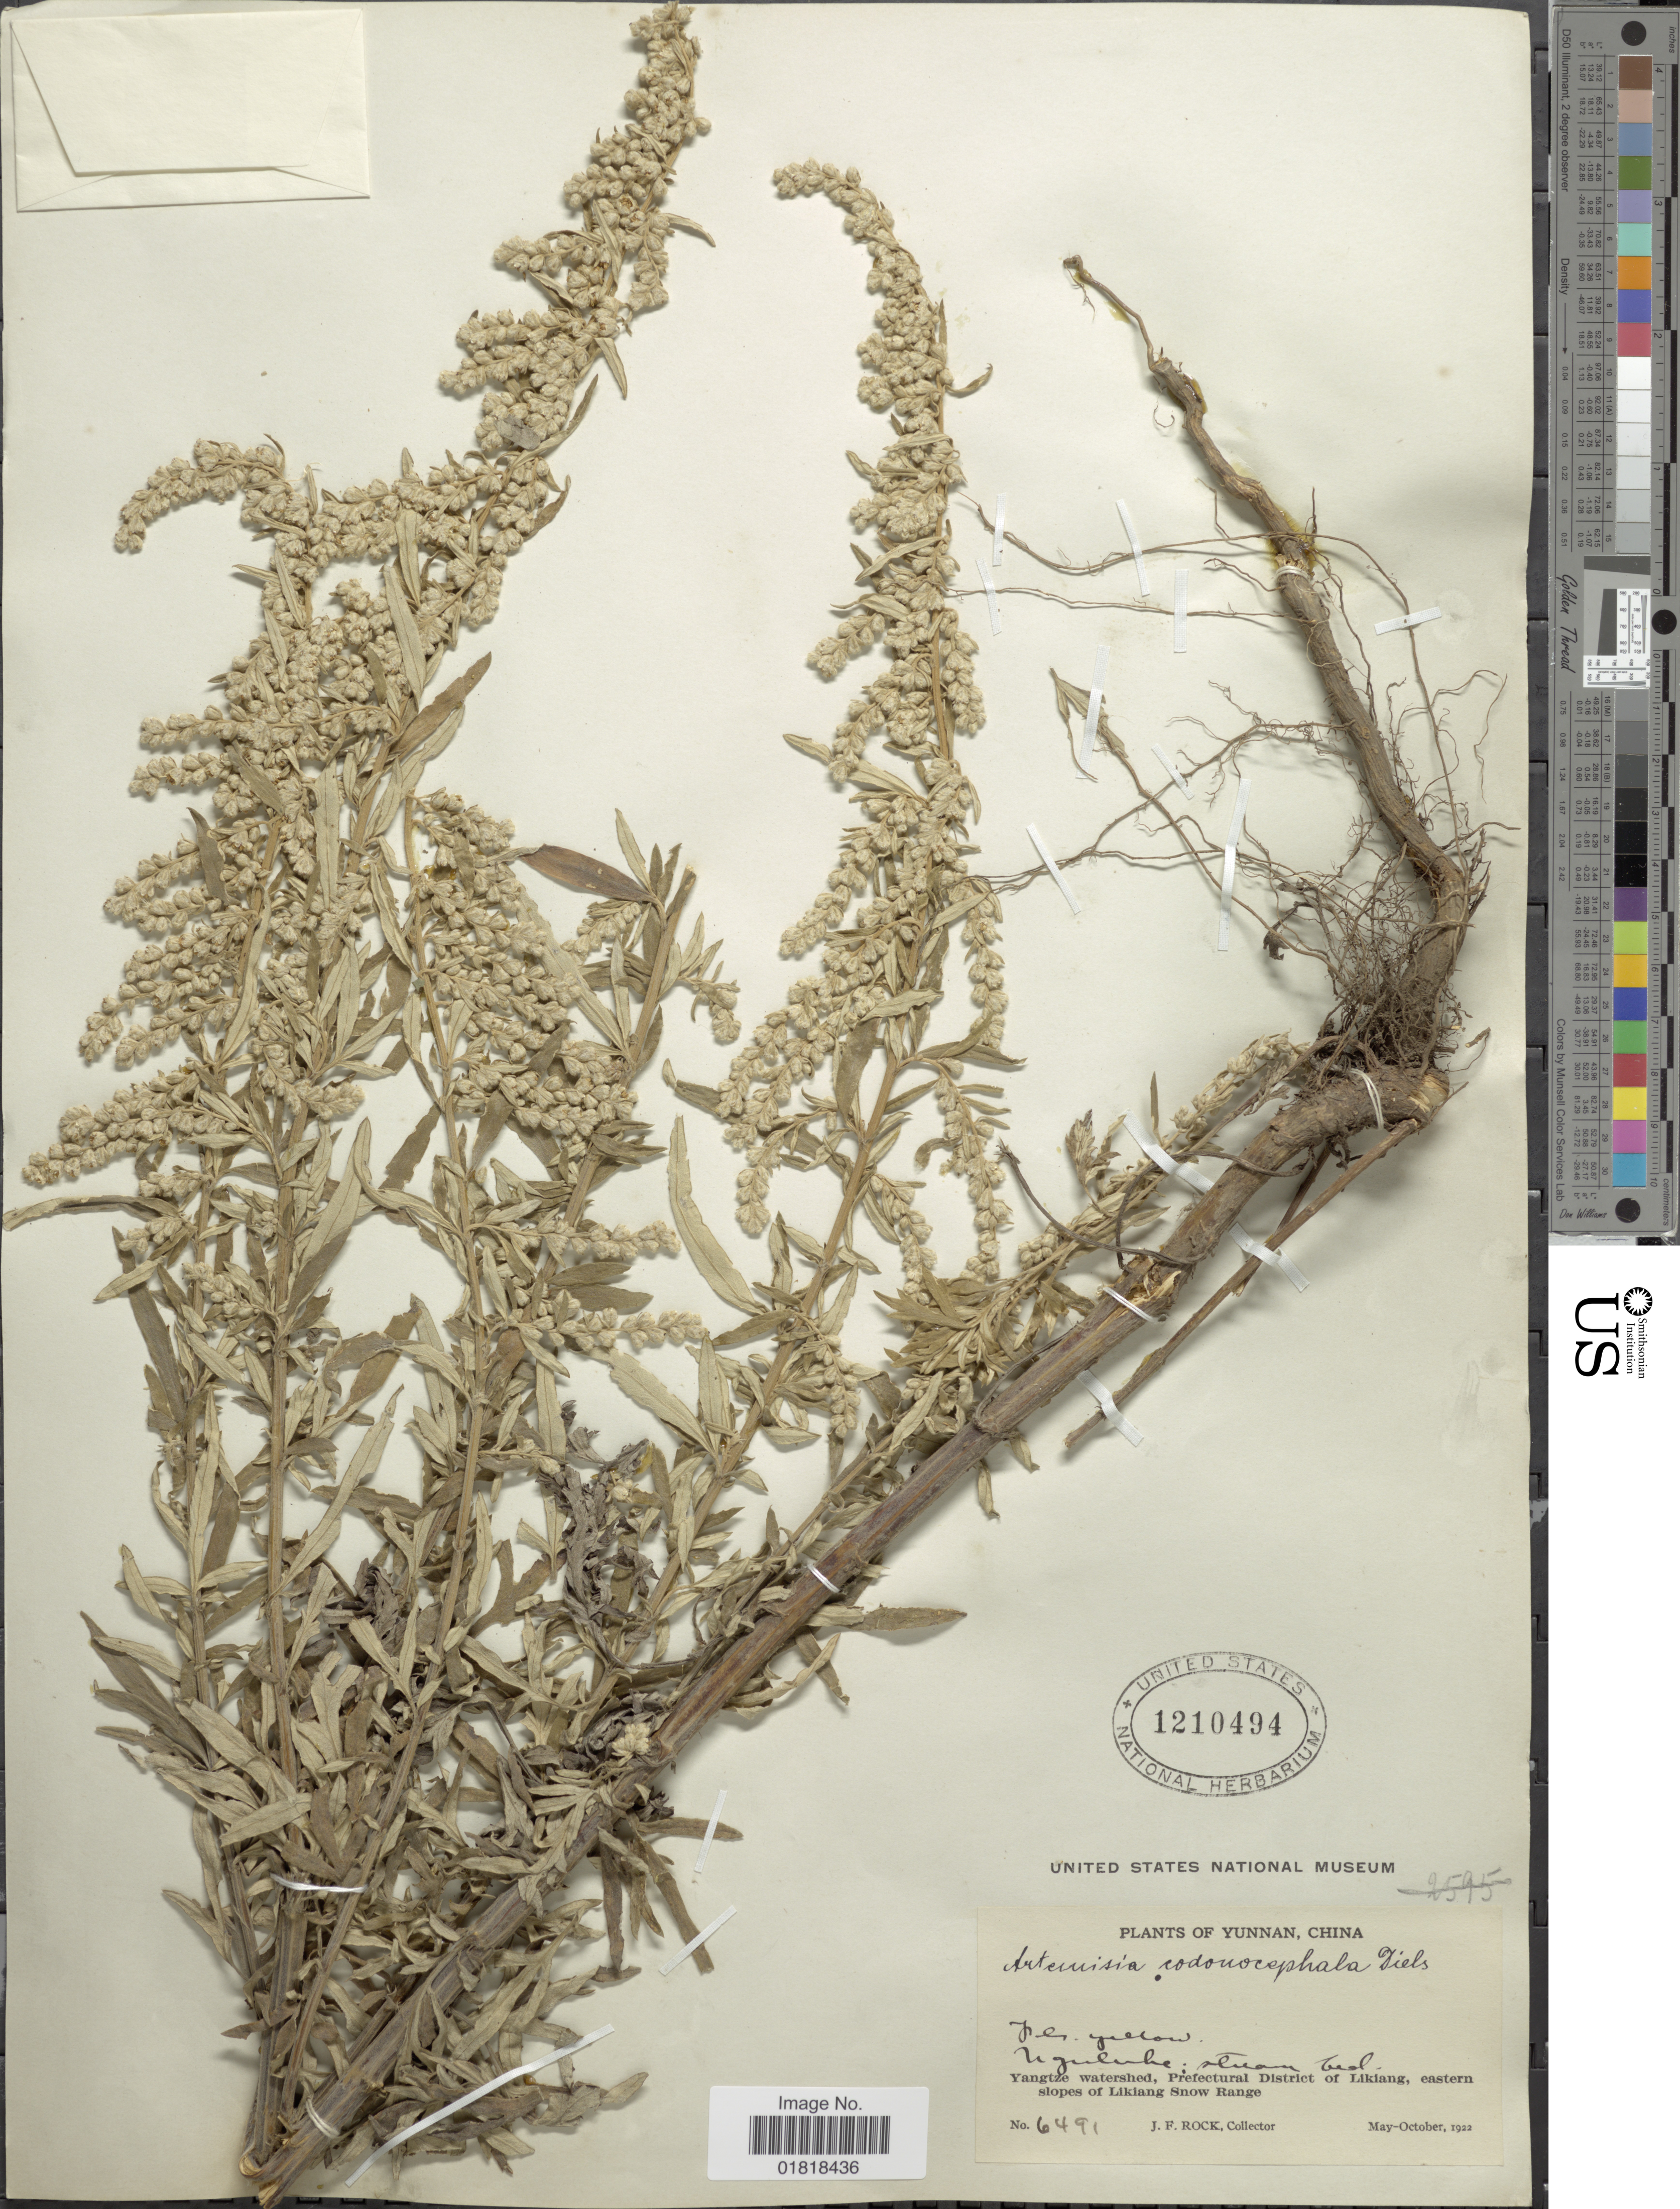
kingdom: Plantae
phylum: Tracheophyta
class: Magnoliopsida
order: Asterales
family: Asteraceae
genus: Artemisia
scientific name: Artemisia codonocephala diels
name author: Diels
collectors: J. F. Rock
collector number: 6491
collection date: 1922-05/1922-10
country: China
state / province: Yunnan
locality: Nguluhe: stream bed, Ynagtze watershed, Prefectural District of Likiang, eastern slopes of Likiang Snow Range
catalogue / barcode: US 1210494